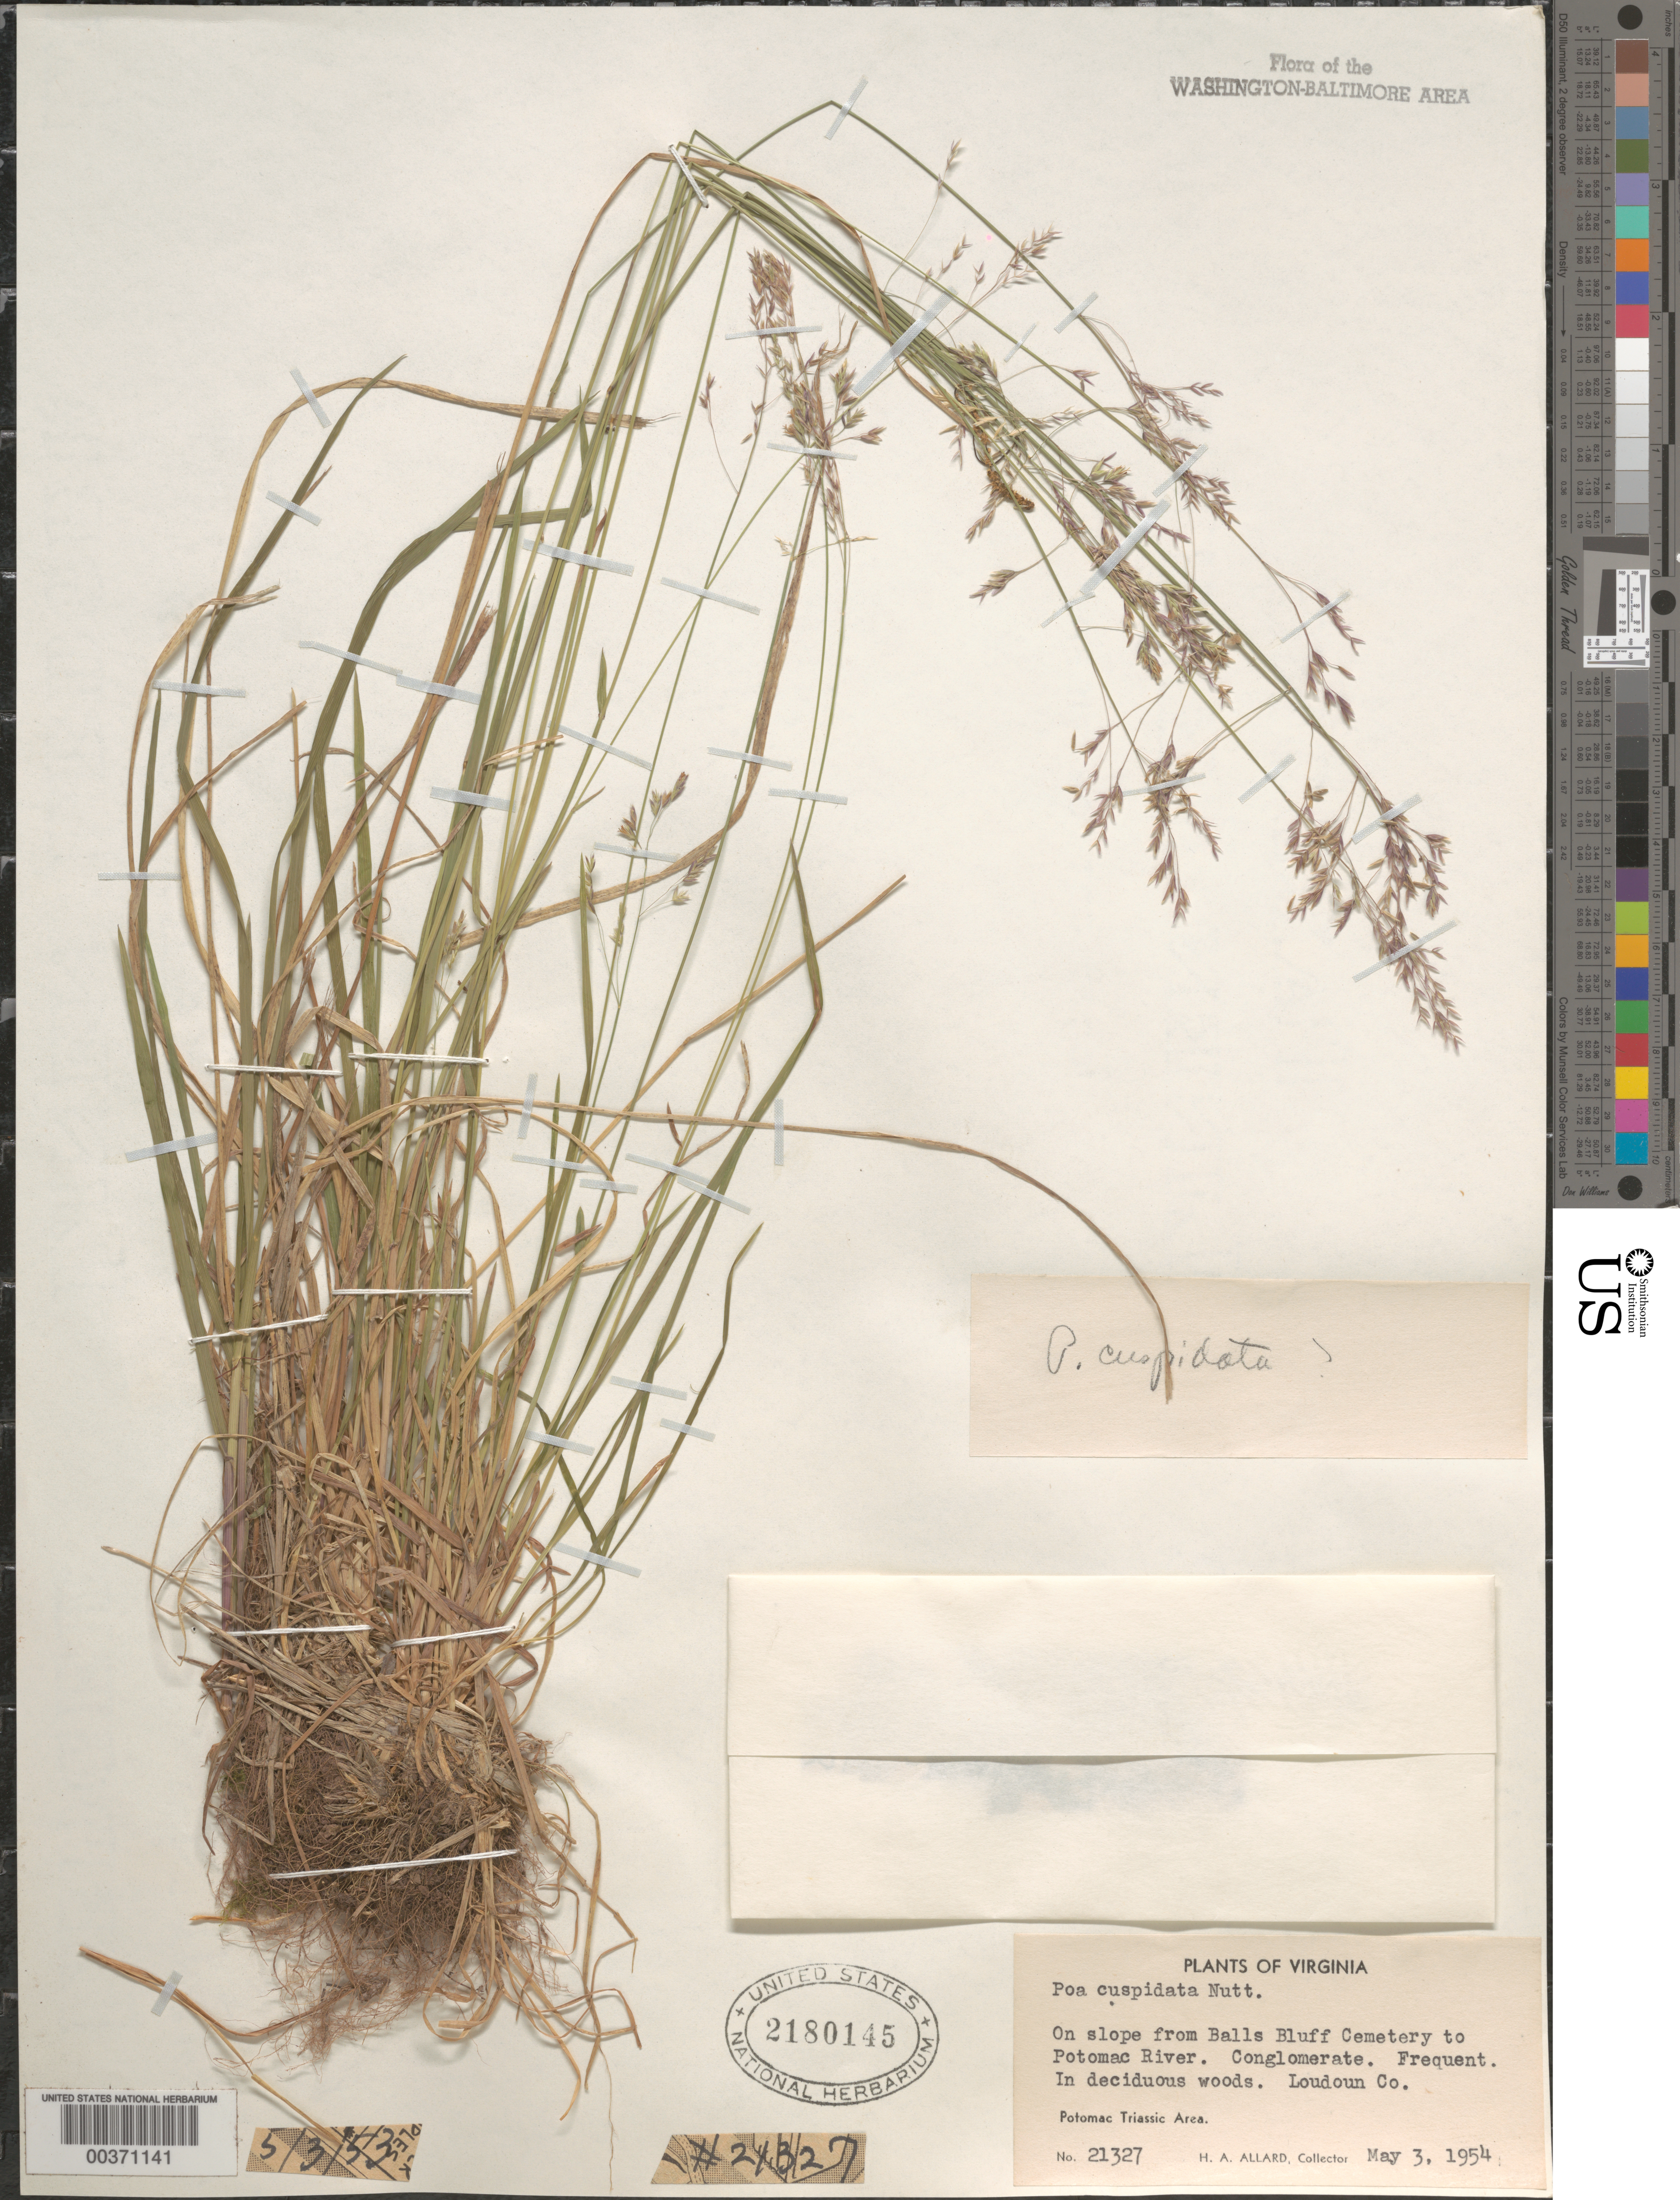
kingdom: Plantae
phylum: Tracheophyta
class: Liliopsida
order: Poales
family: Poaceae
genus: Poa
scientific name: Poa cuspidata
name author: Nutt.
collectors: H. A. Allard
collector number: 21327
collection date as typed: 03 May 1954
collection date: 1954-05-03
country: United States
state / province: Virginia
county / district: Loudoun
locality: Balls Bluff Cemetery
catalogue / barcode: US 2180145